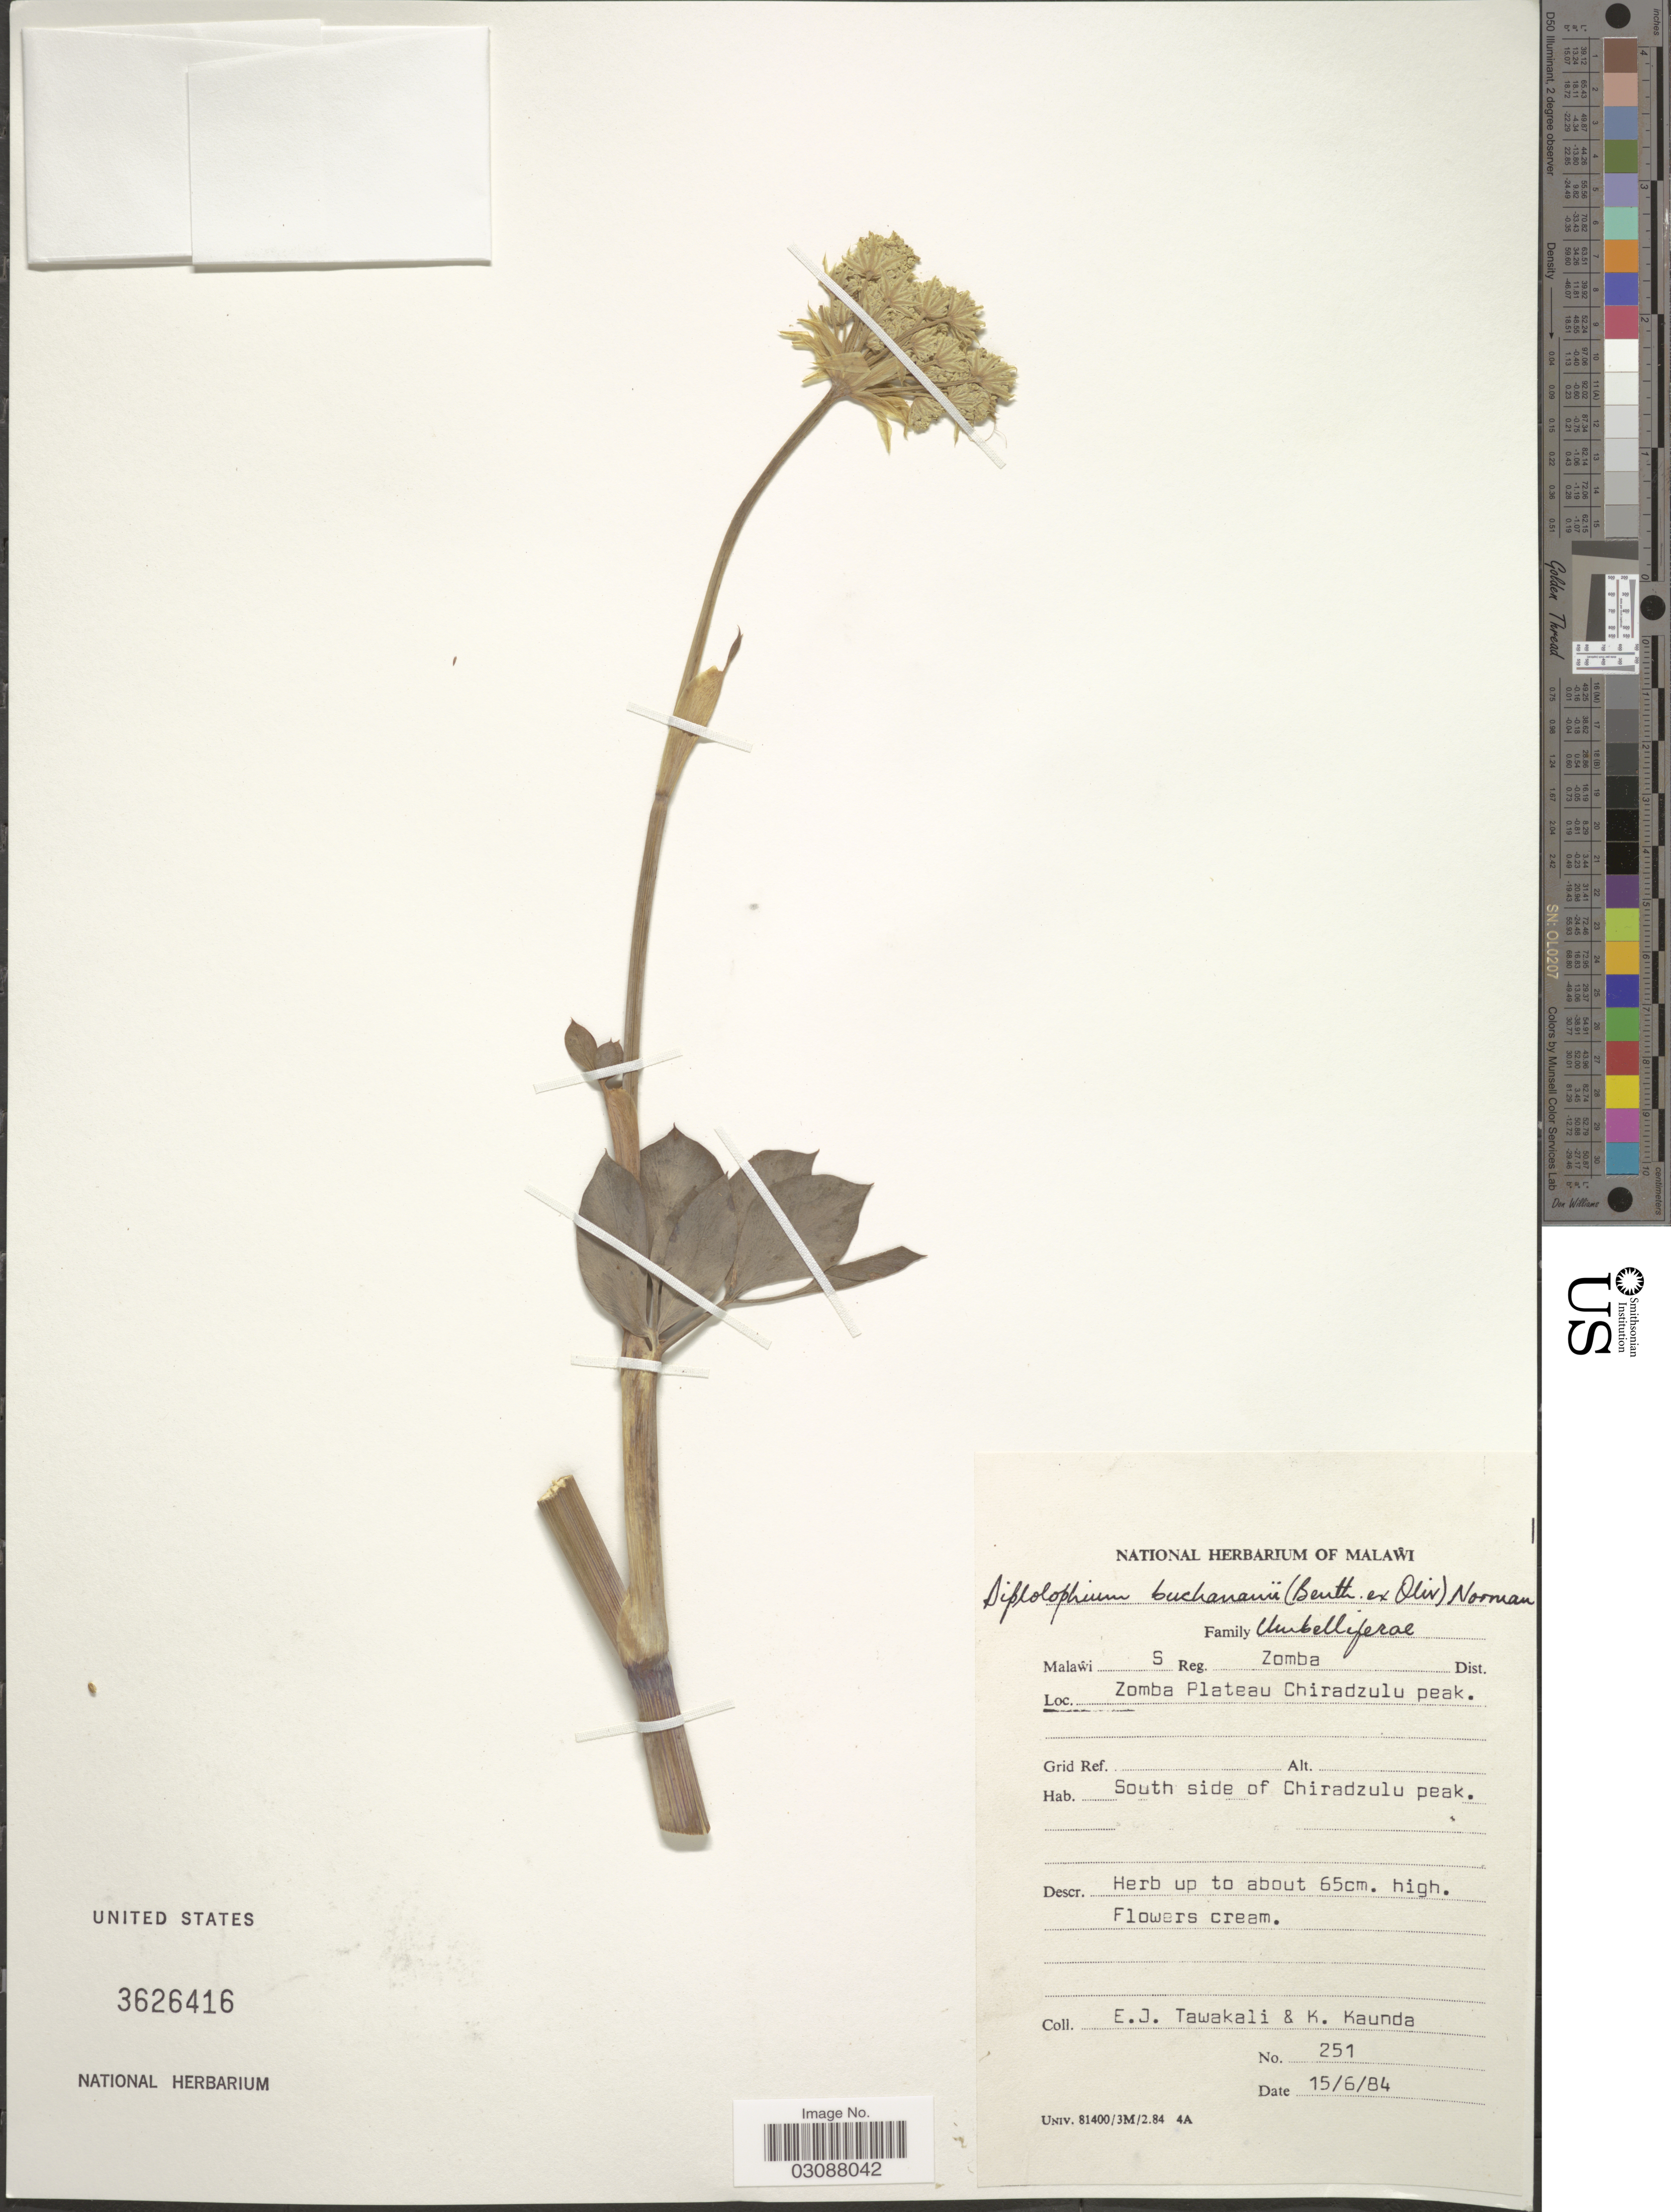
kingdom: Plantae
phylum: Tracheophyta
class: Magnoliopsida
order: Apiales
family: Apiaceae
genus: Diplolophium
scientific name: Diplolophium buchananii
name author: (Benth. ex Oliv.) C. Norman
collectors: E. Tawakali & K. Kaunda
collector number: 251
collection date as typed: Transcribed d/m/y: 15/6/84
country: Malawi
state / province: Southern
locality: S Reg. Zomba Dist. Zomba Plateau Chiradzulu peak. South side of Chiradzulu peak.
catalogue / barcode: US 3626416